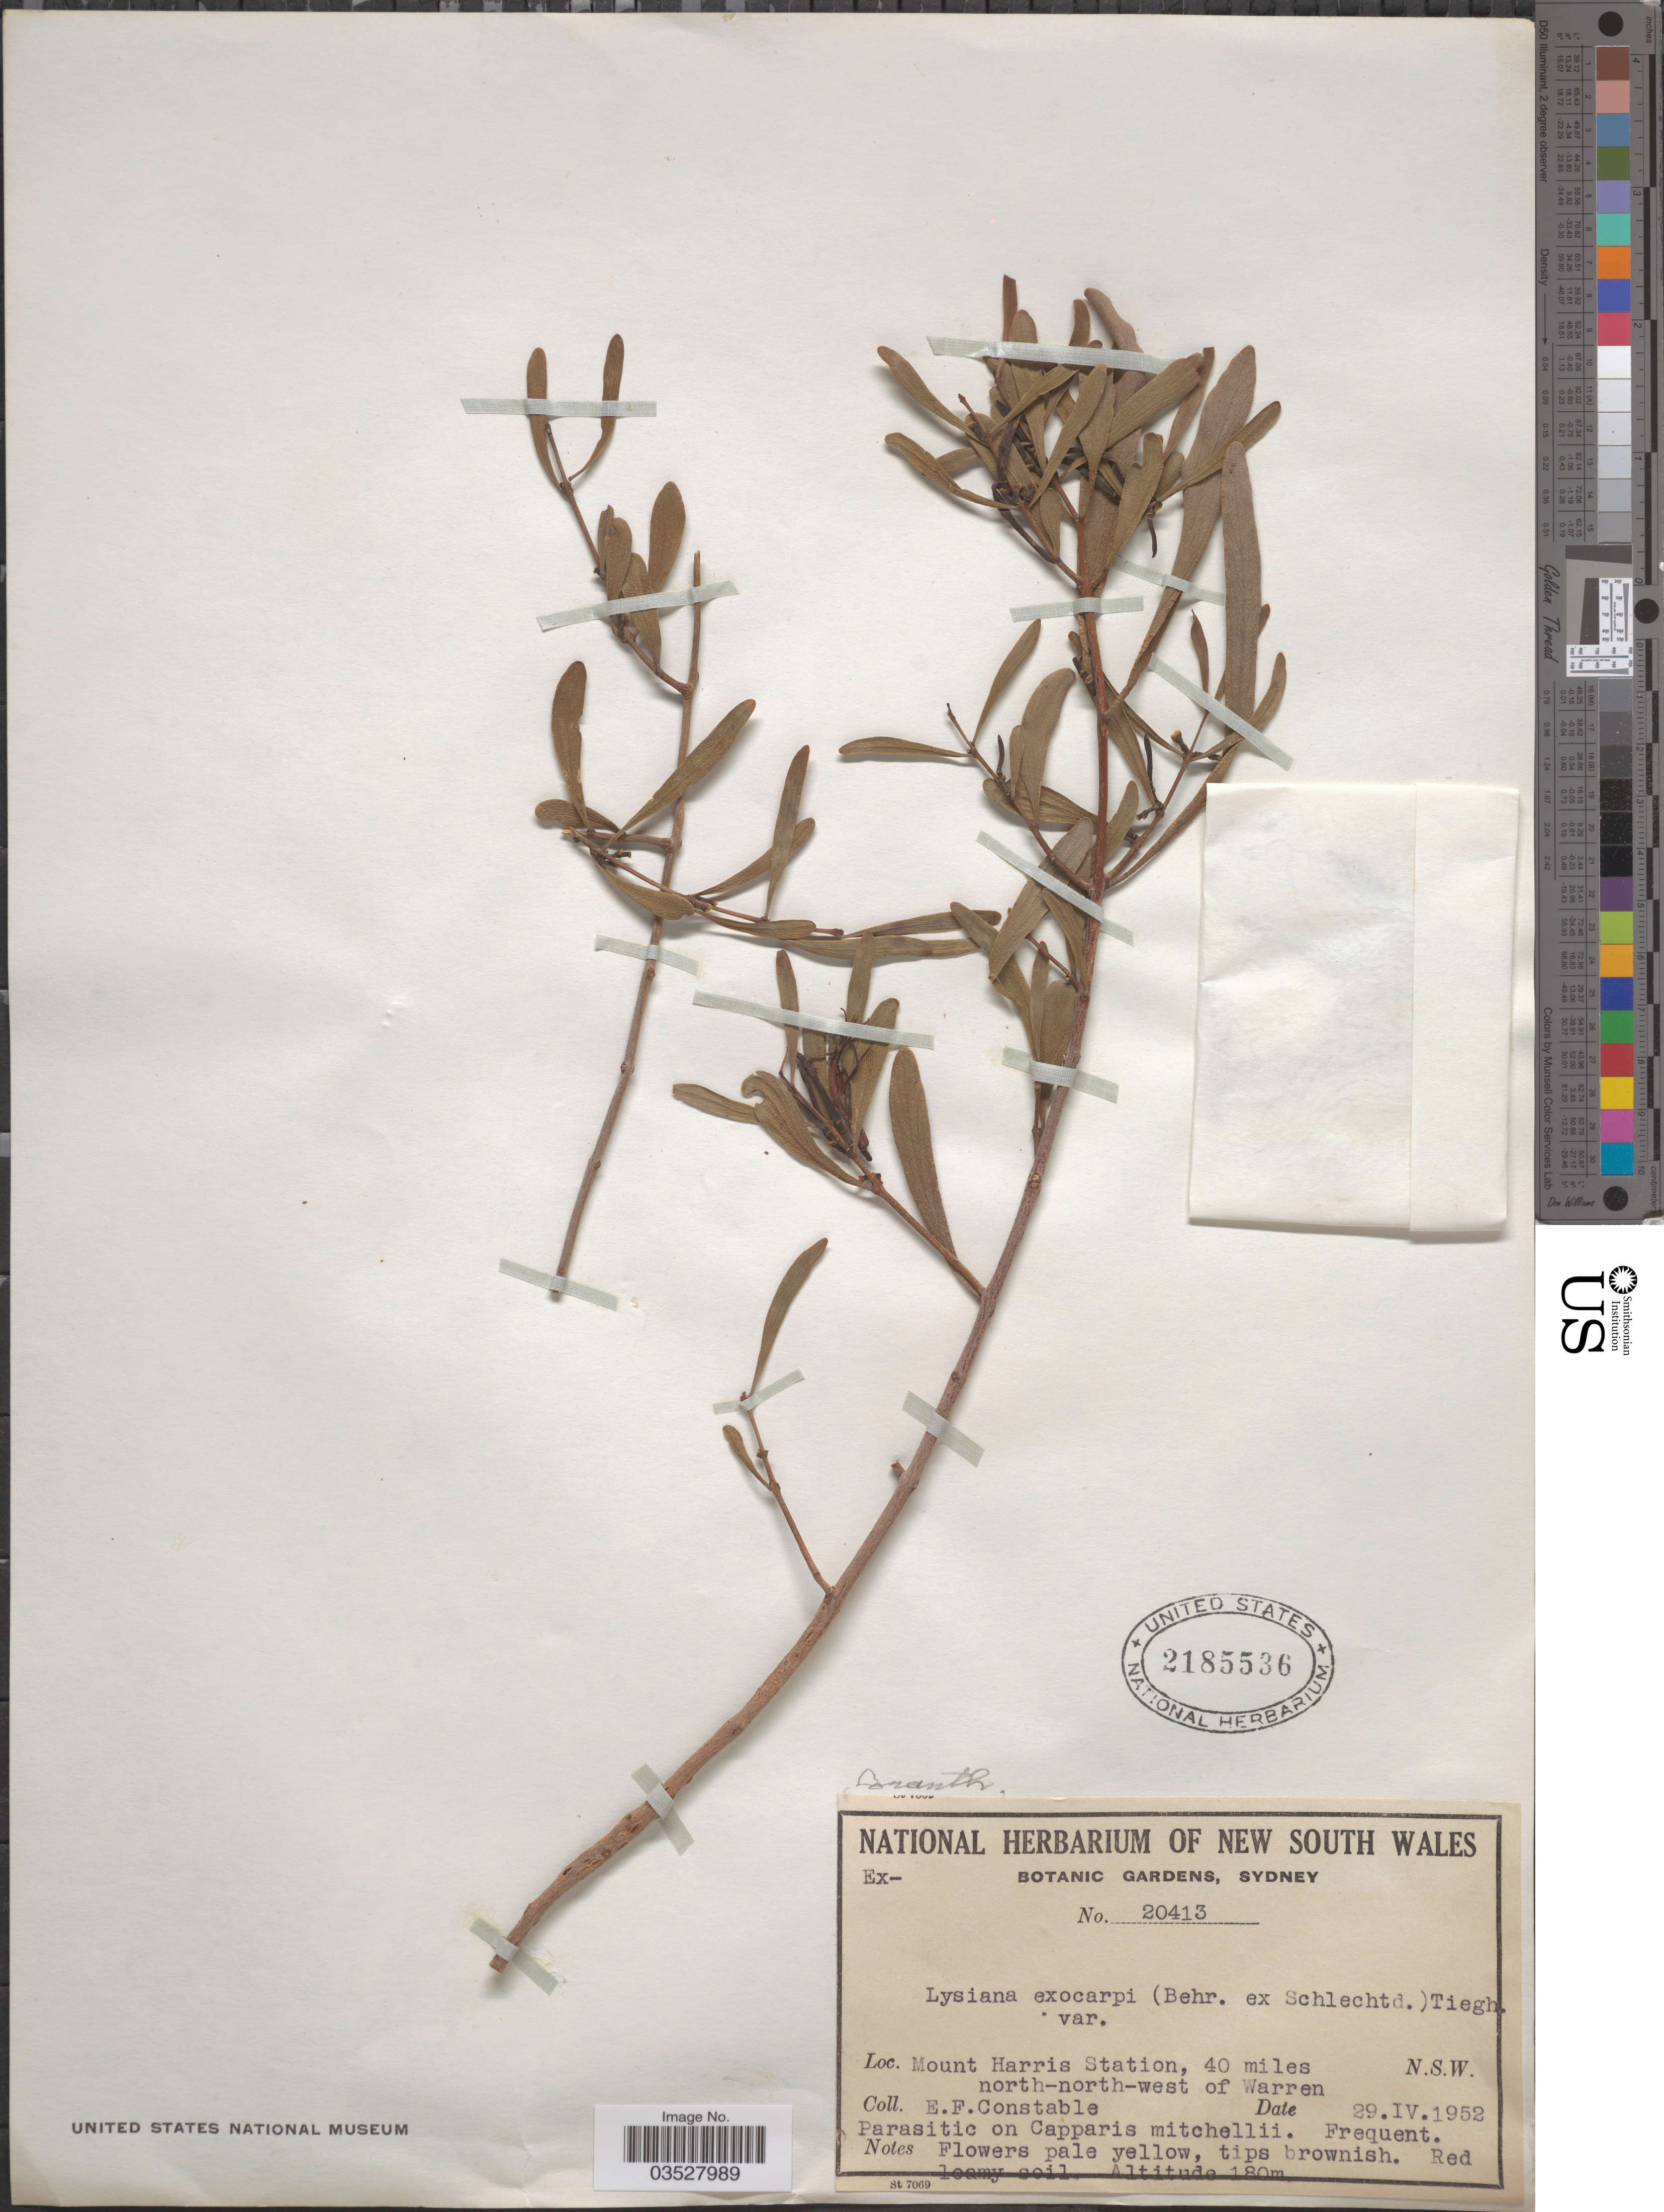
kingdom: Plantae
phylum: Tracheophyta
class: Magnoliopsida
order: Santalales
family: Loranthaceae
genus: Lysiana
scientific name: Lysiana exocarpi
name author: Tiegh.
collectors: E. F. Constable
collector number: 20413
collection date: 1952-04-29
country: Australia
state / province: New South Wales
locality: Mount Harris Station, 40 miles north-north-west of Warren. N.S.W.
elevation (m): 180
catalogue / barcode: US 2185536